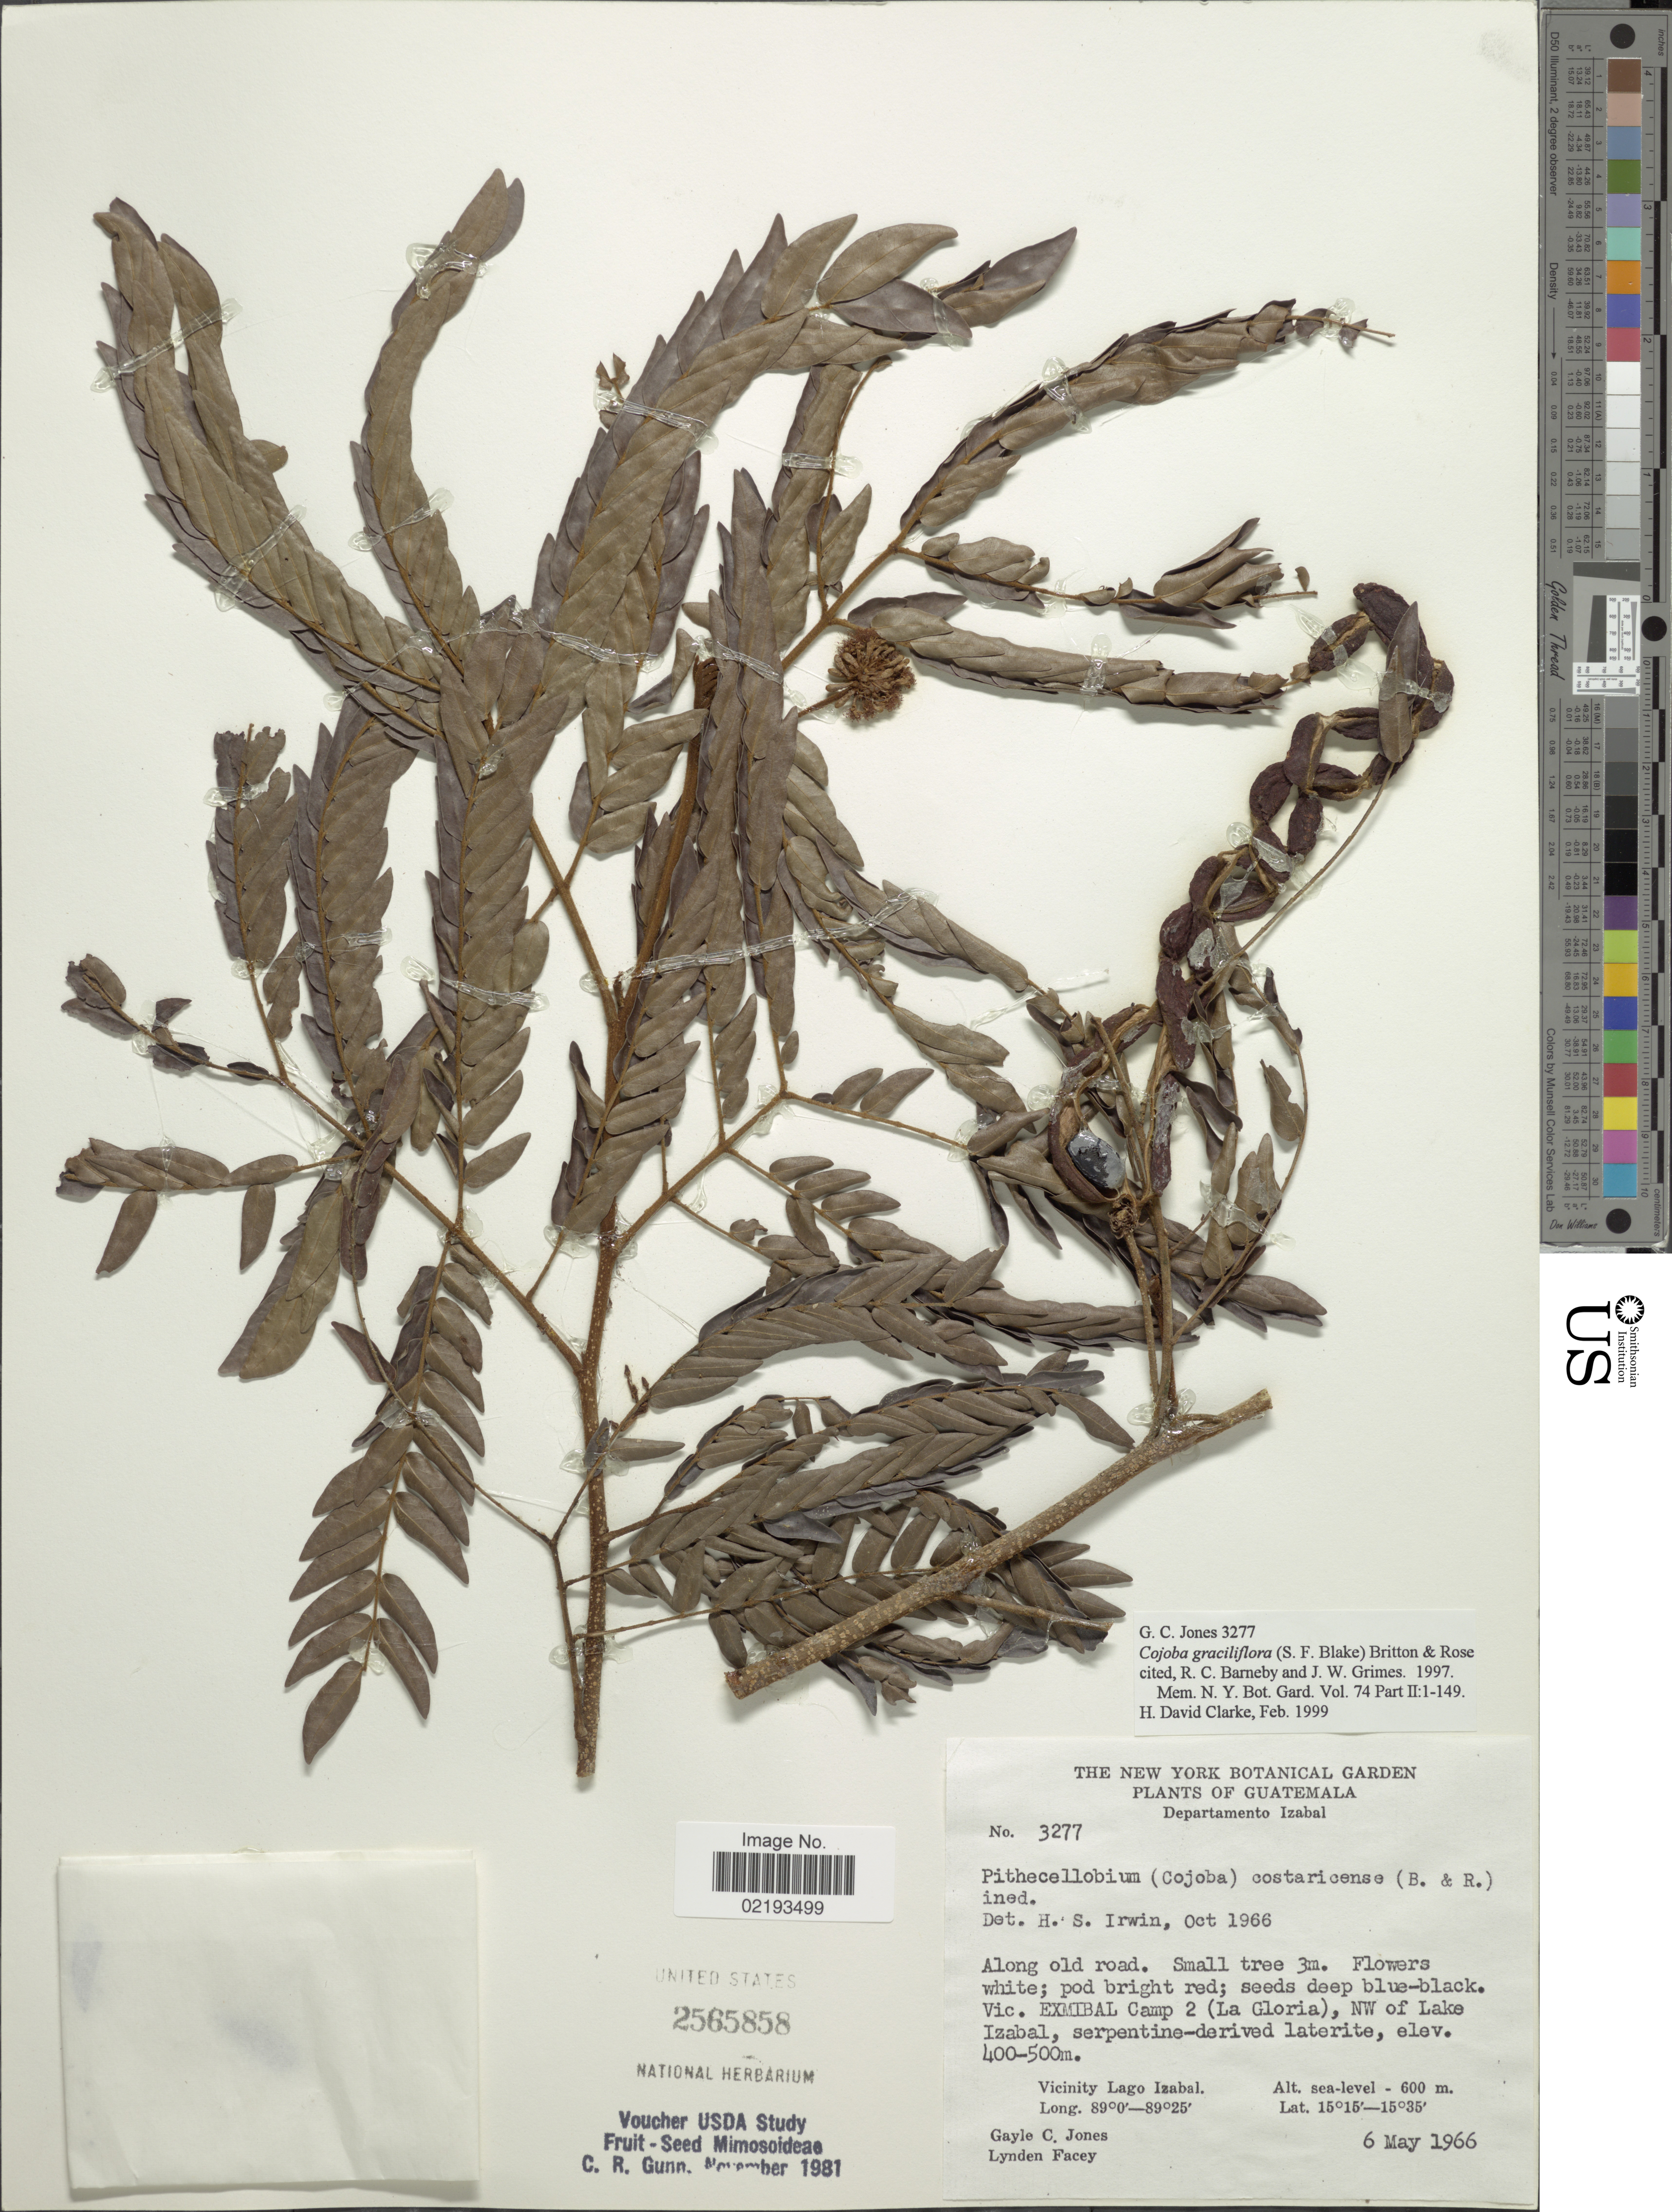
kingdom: Plantae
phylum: Tracheophyta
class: Magnoliopsida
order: Fabales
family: Fabaceae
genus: Cojoba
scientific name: Cojoba graciliflora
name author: (S.F. Blake) Britton & Rose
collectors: G. C. Jones & L. Facey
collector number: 3277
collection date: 1966-05-06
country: Guatemala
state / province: Izabal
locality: Departamento Izabal, Along old road. EXMIBAL Camp 2 (La Gloria), NW of Lake Izabal, serpentine-derived laterite, Vicinity Lago Izabal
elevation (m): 400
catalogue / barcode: US 2565858